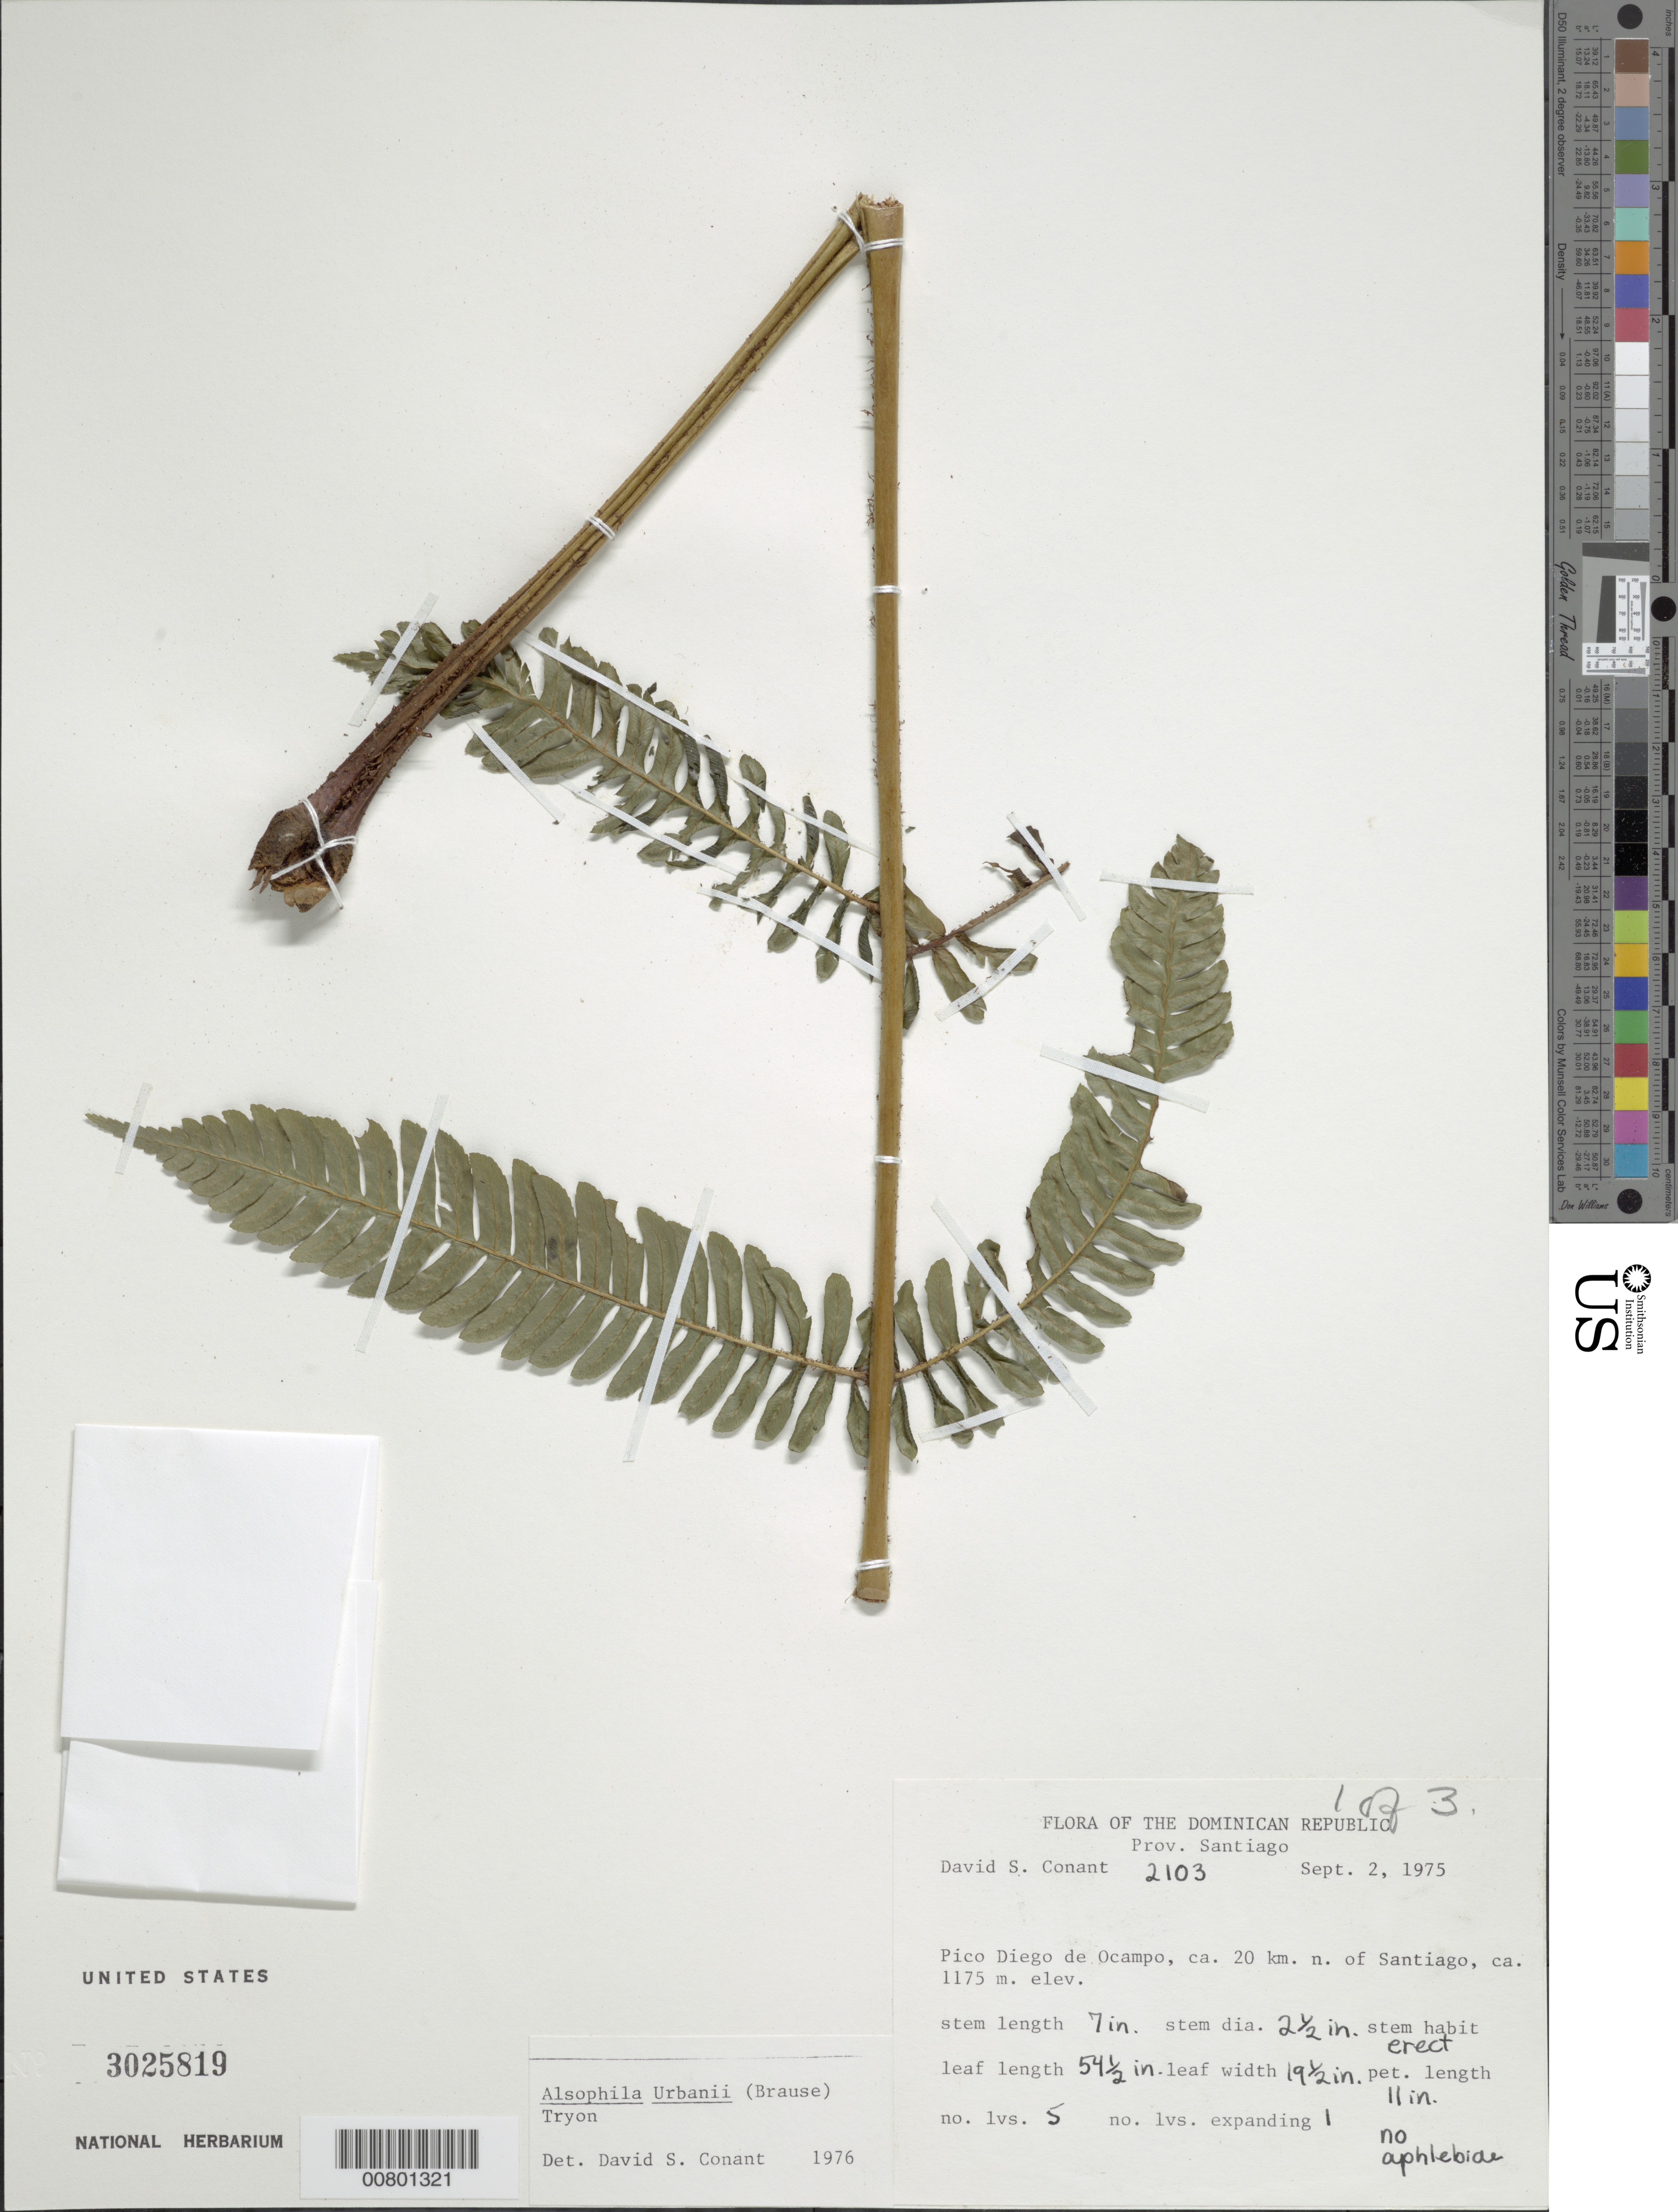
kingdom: Plantae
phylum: Tracheophyta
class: Polypodiopsida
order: Cyatheales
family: Cyatheaceae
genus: Alsophila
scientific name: Alsophila urbanii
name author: (Brause) R.M. Tryon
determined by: Conant, D. S.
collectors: D. S. Conant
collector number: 2103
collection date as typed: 02 Sep 1975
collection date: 1975-09-02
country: Dominican Republic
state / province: Santiago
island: Hispaniola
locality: Pico Diego de Ocampo, ca. 20 km N of Santiago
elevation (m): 1175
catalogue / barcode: US 3025819